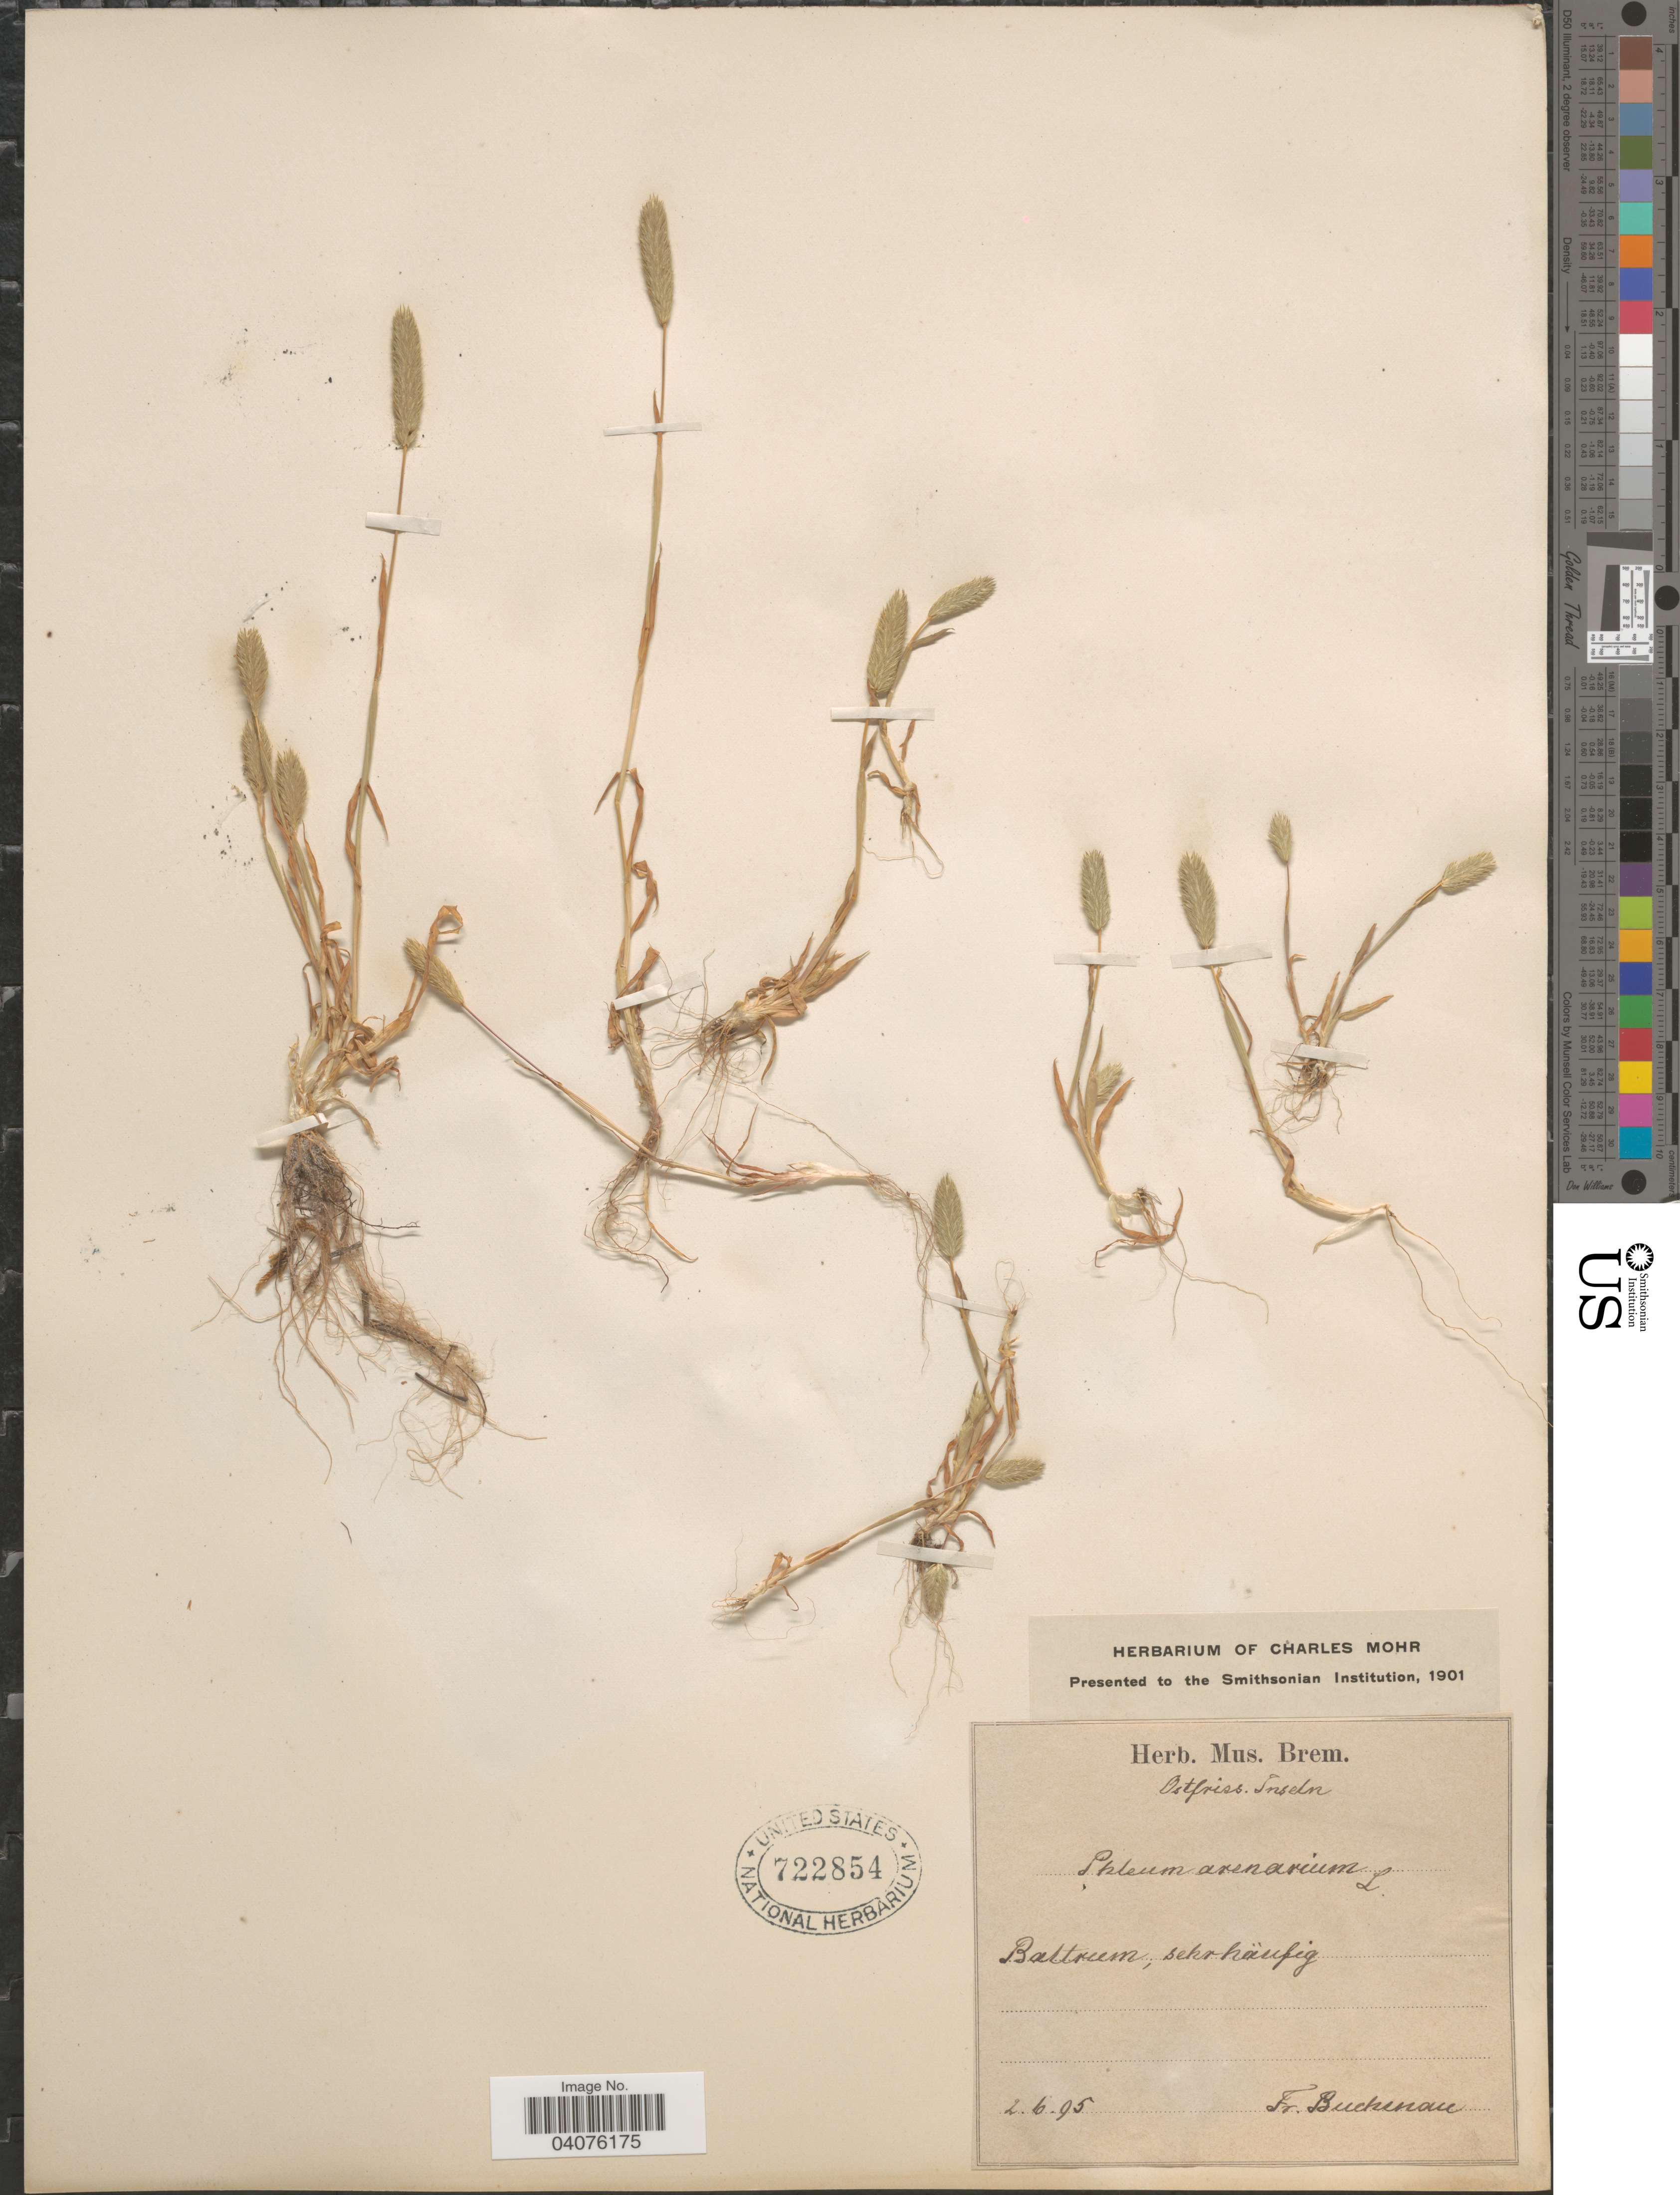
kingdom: Plantae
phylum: Tracheophyta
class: Liliopsida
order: Poales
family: Poaceae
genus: Phleum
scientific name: Phleum arenarium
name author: L.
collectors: F. Buchenau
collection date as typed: Transcribed d/m/y: 2/6/95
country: Germany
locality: Ostfriss. Inseln. Battrum, sehrhäufig.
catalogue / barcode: US 722854